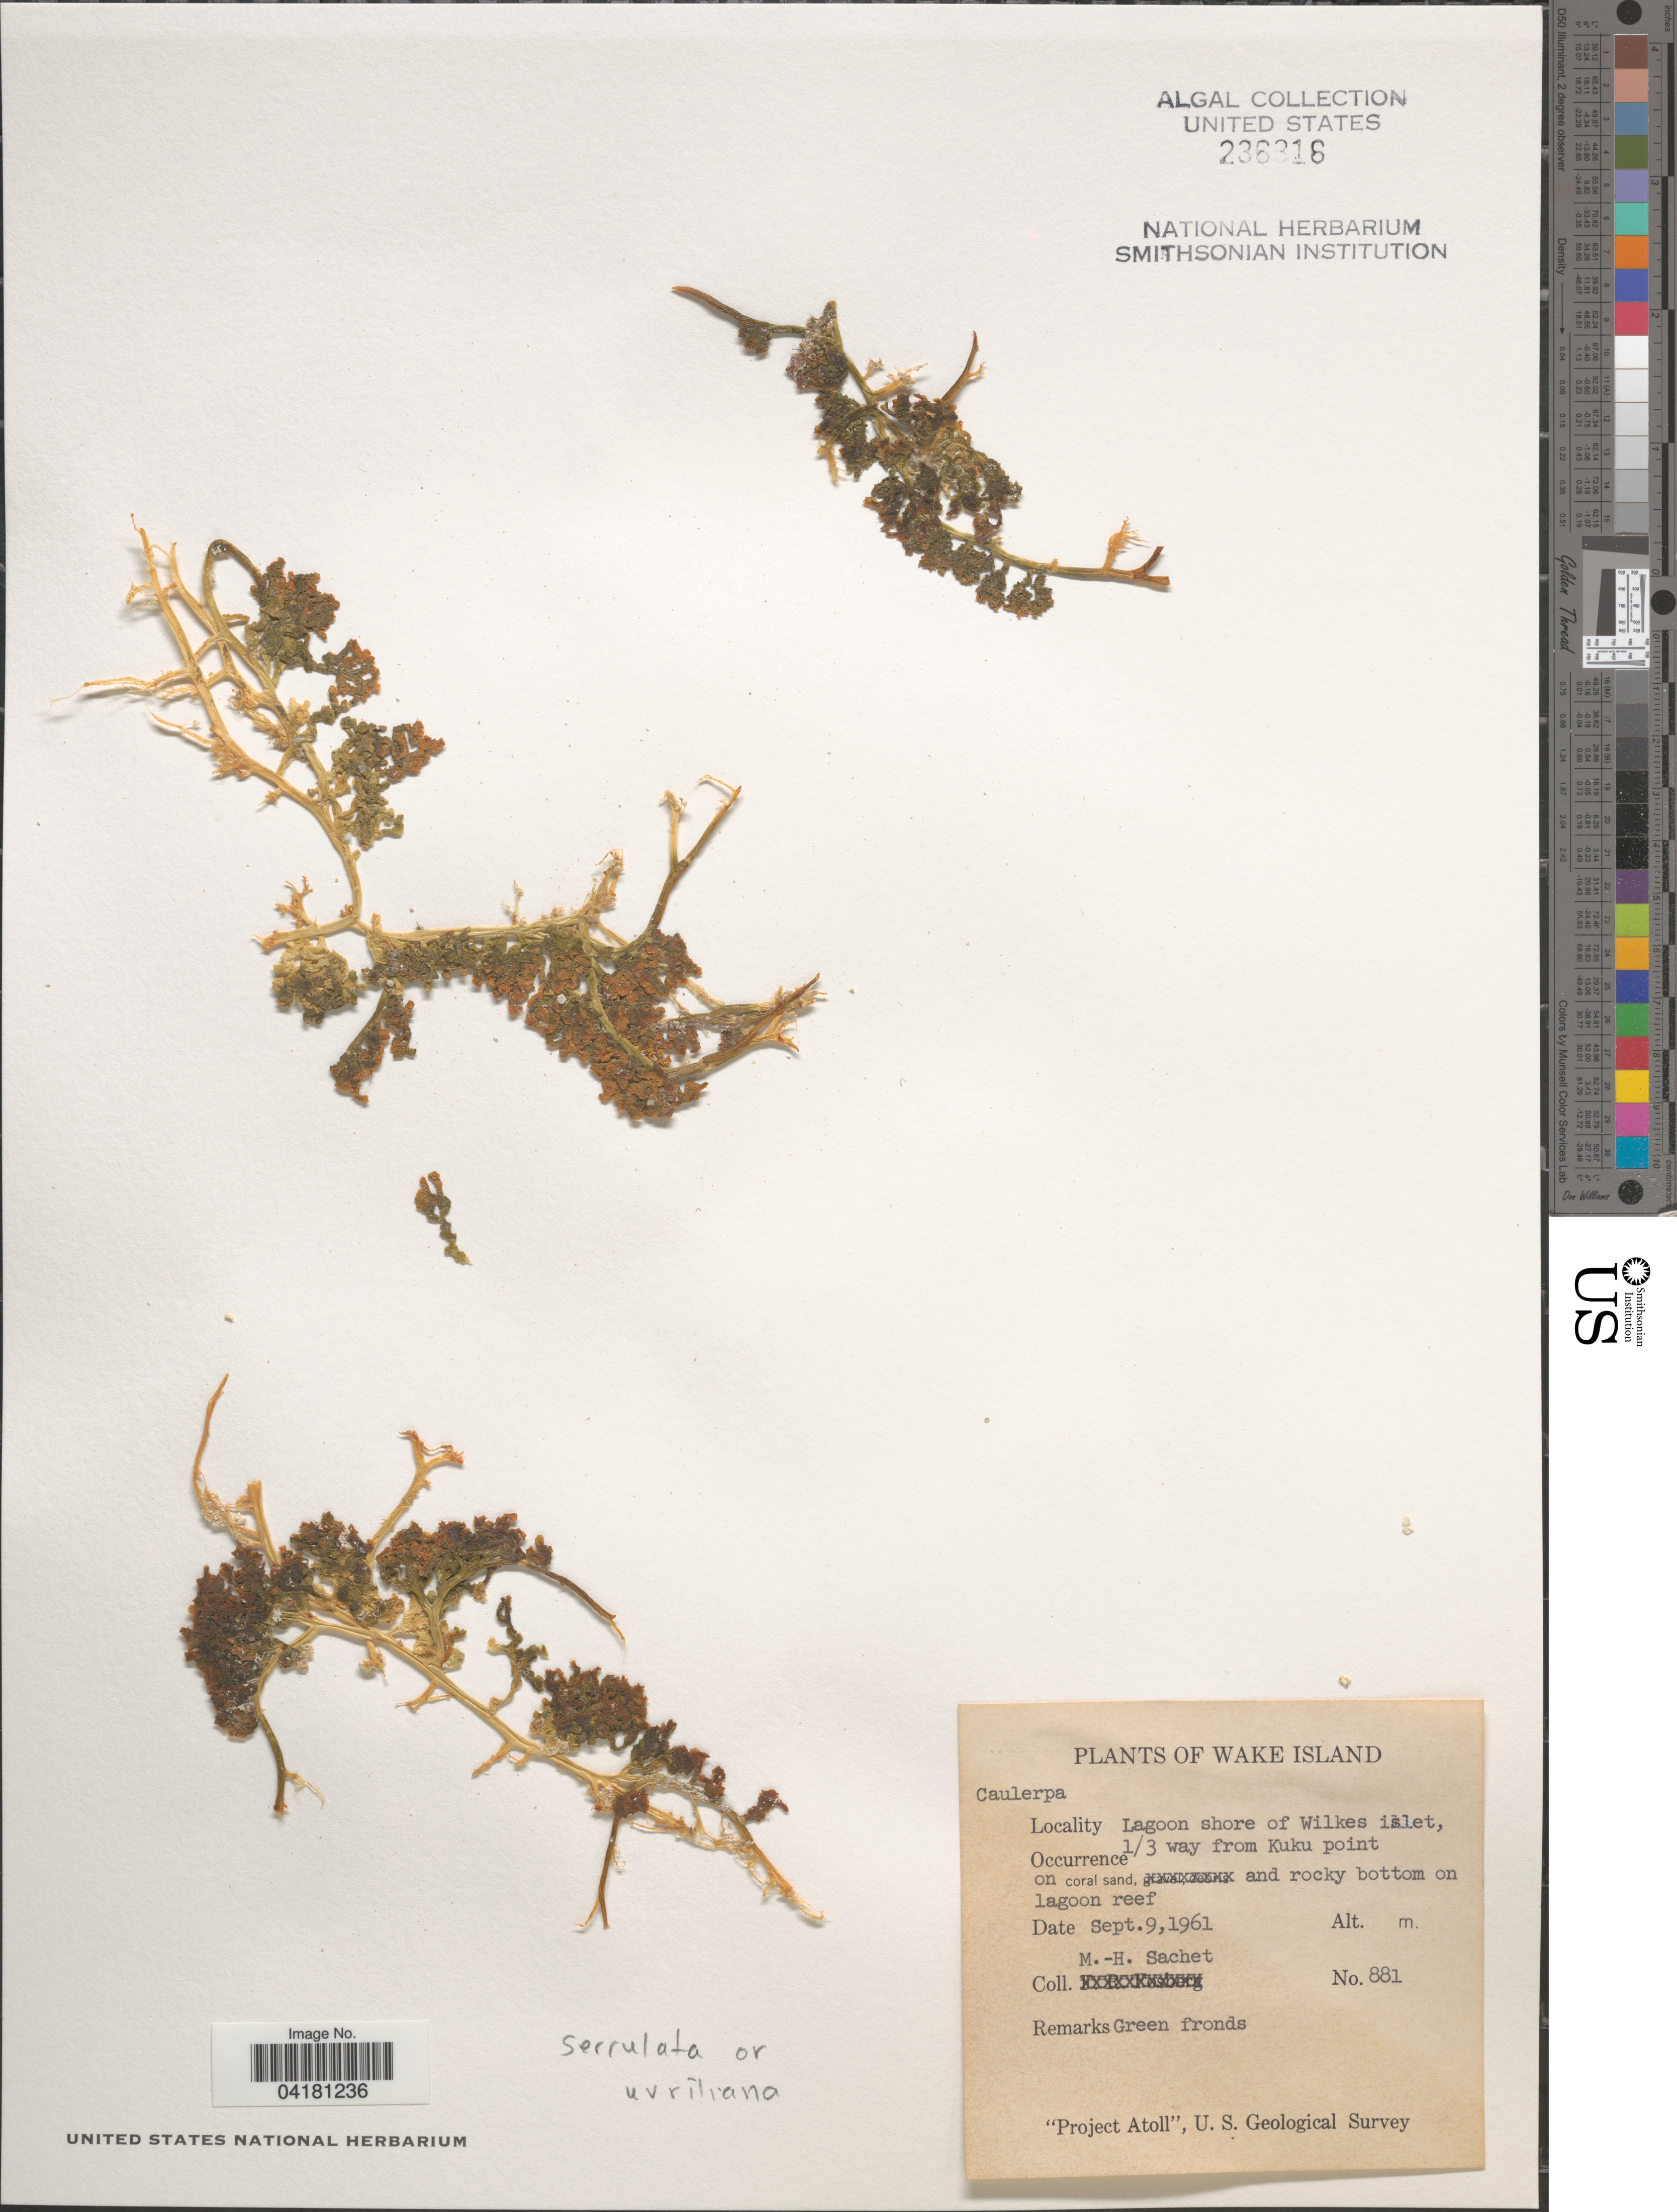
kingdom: Plantae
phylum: Chlorophyta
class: Ulvophyceae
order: Bryopsidales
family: Caulerpaceae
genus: Caulerpa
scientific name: Caulerpa serrulata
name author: (Forssk.) J. Agardh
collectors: M.-H. Sachet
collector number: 881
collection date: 1961-09-09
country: U.S. Administered Pacific Islands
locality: Wake Island. Lagoon shore of Wilkes islet, 1/3 way from Kuku point. "Project Atoll", U. S. Geological Survey.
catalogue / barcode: US 236316